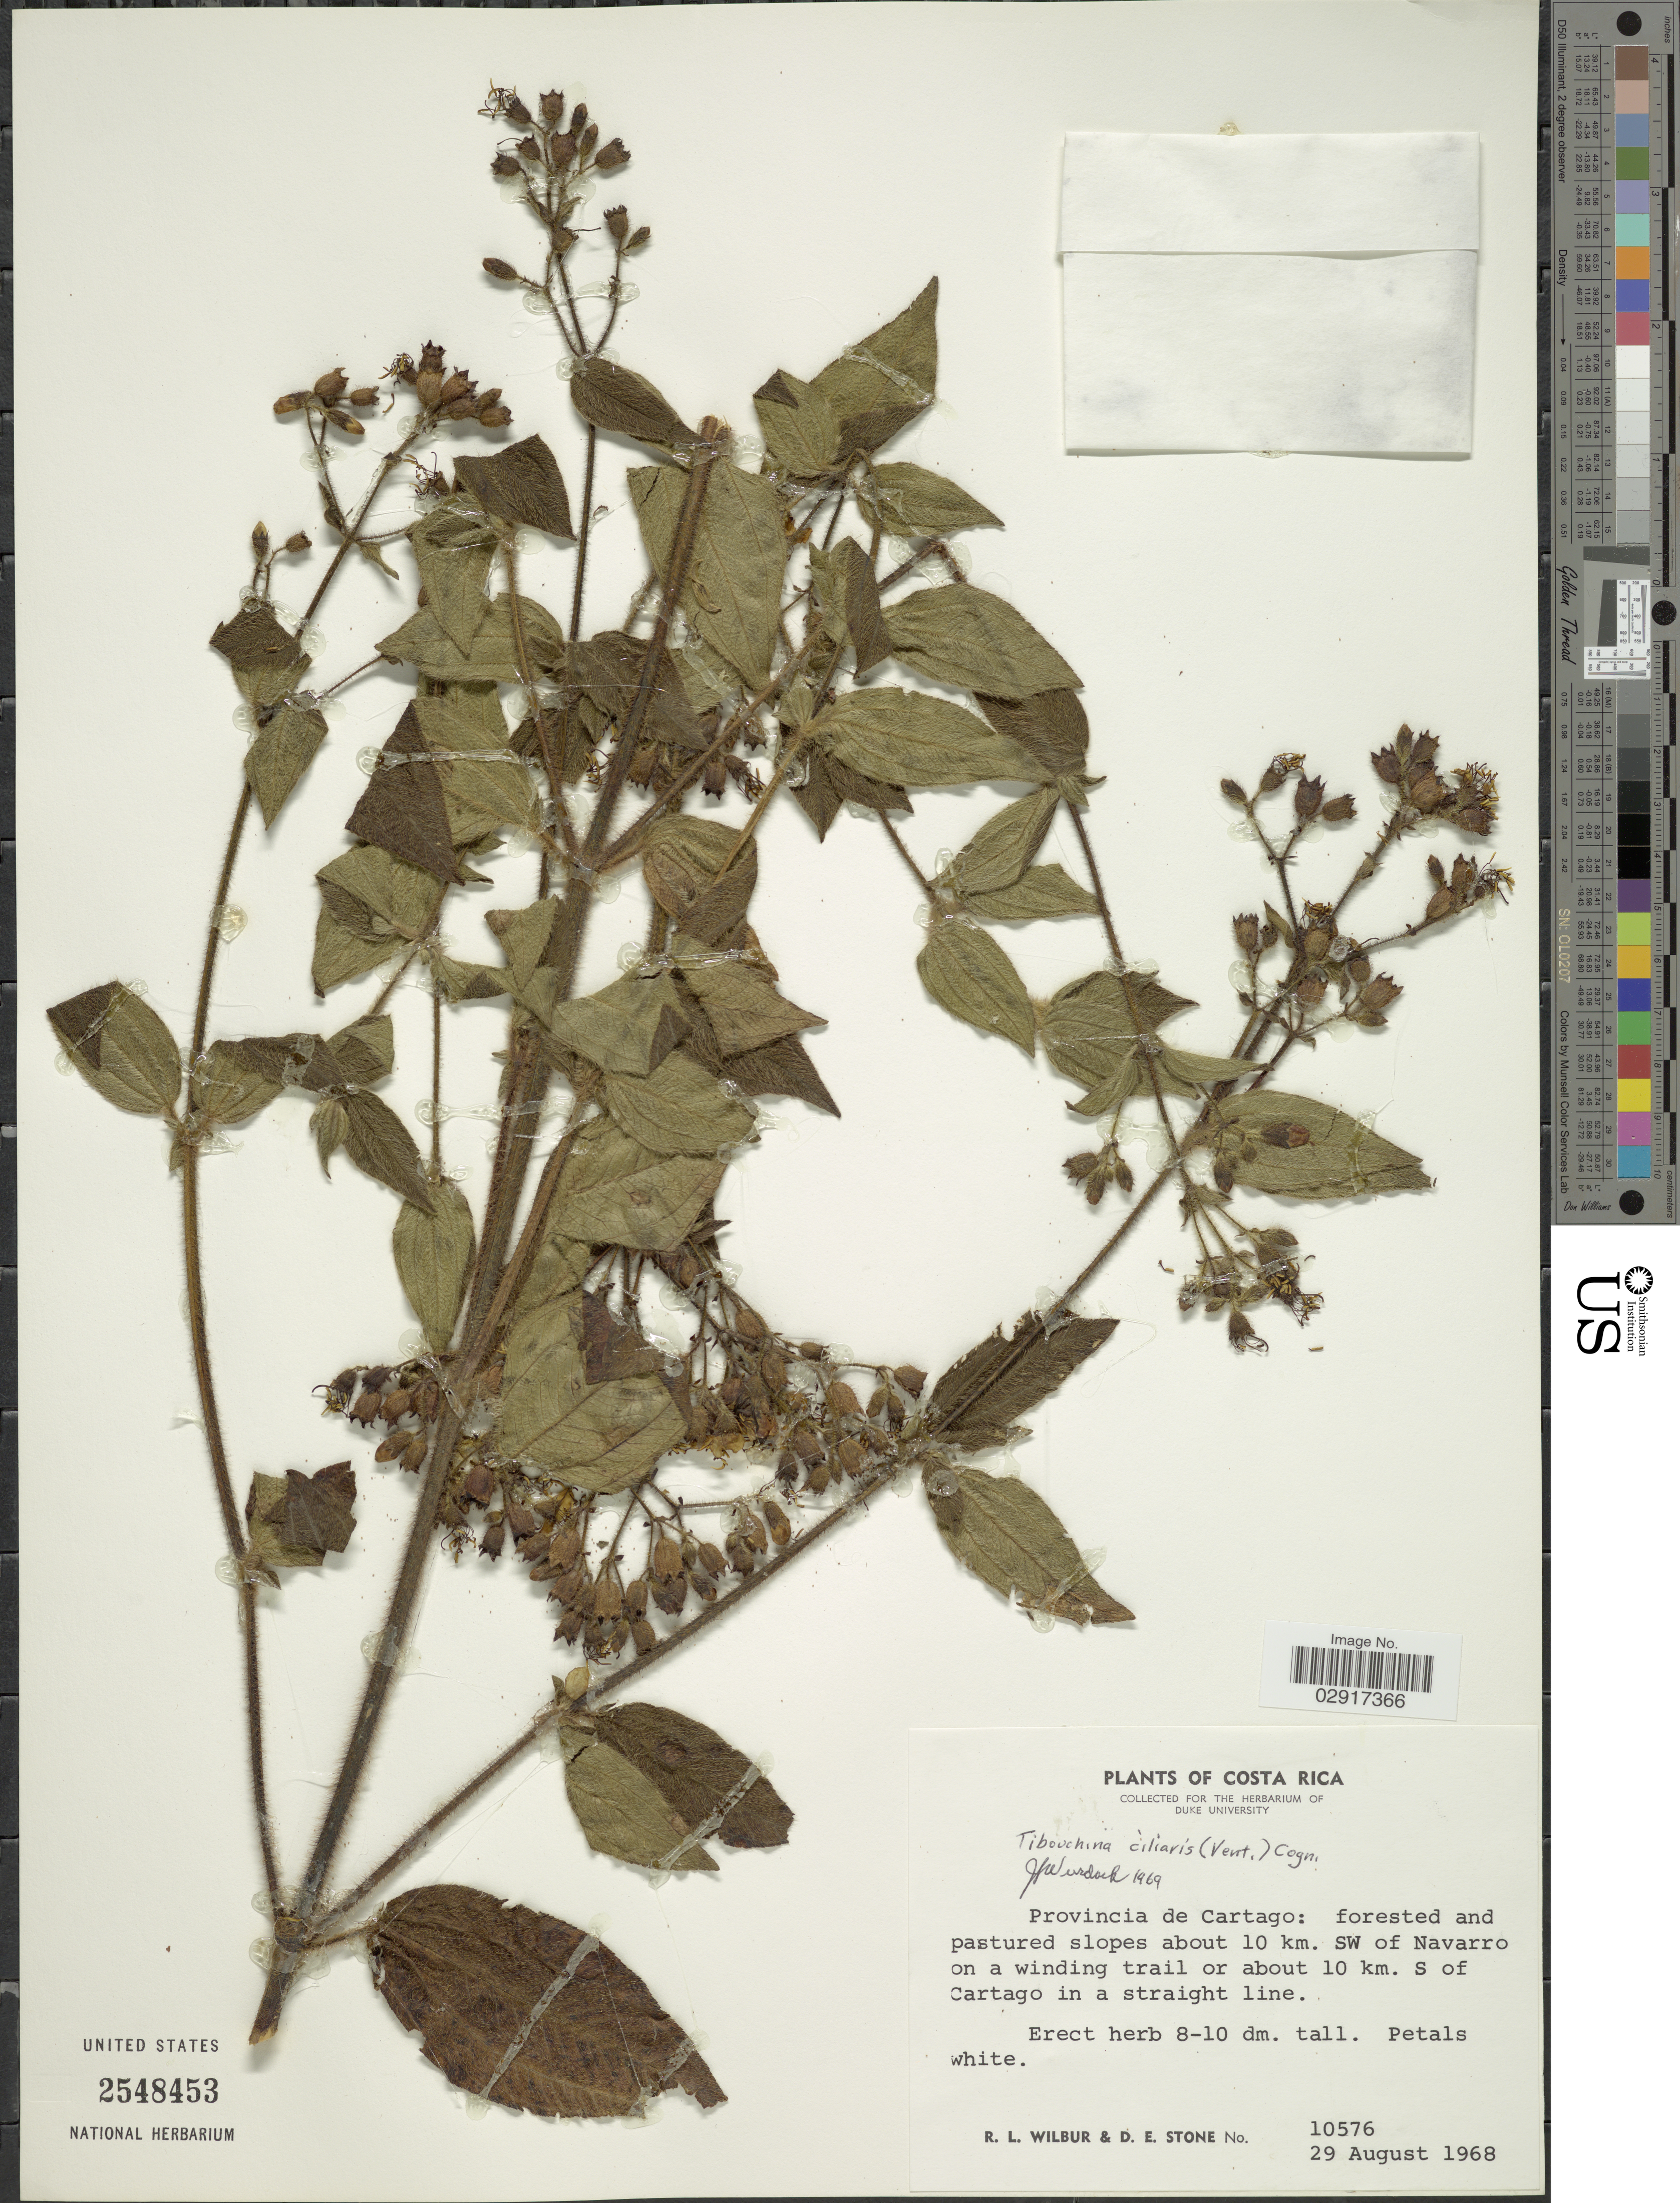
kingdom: Plantae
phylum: Tracheophyta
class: Magnoliopsida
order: Myrtales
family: Melastomataceae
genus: Chaetogastra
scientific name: Chaetogastra ciliaris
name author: (Vent.) DC.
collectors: R. L. Wilbur & D. E. Stone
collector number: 10576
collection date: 1968-08-29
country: Costa Rica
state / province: Cartago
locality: Provincia de Cartago: forested and pastured slopes about 10 km. SW of Navarro on a winding trail or about 10 km S of Cartago in a straight line.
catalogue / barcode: US 2548453